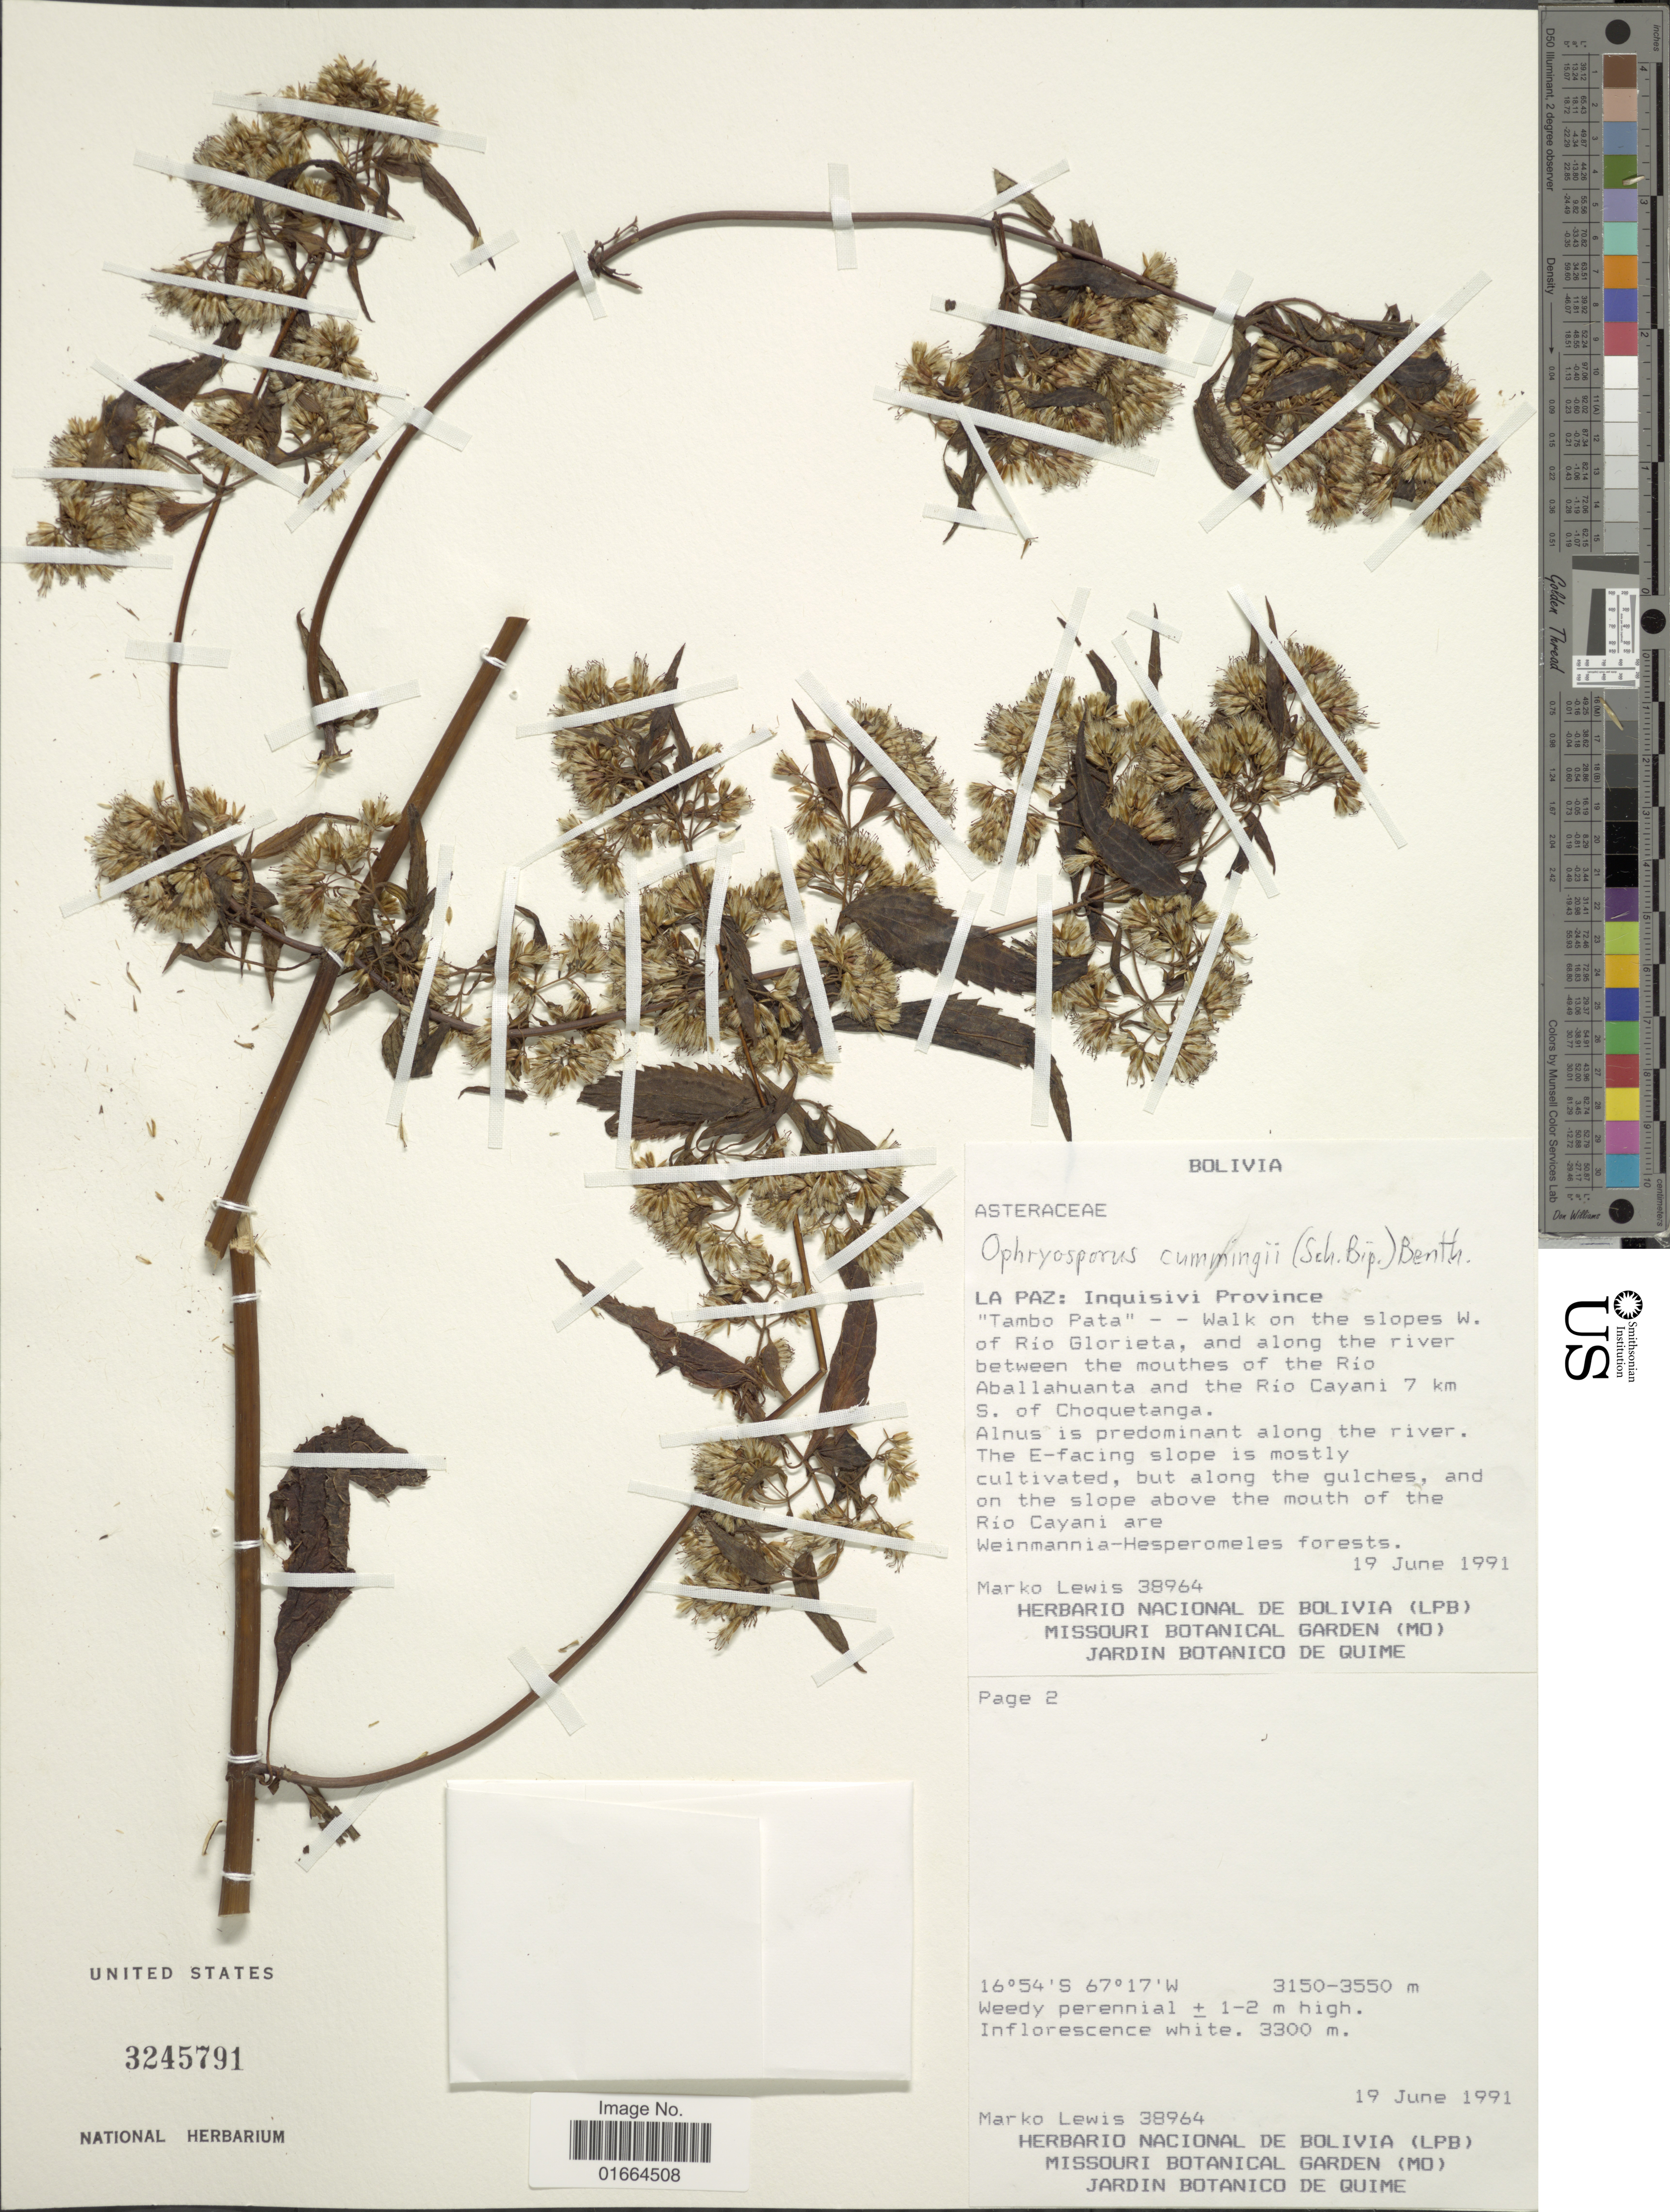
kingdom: Plantae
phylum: Tracheophyta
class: Magnoliopsida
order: Asterales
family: Asteraceae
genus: Ophryosporus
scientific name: Ophryosporus cumingii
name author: (Sch. Bip.) Benth.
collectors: M. A. Lewis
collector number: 38964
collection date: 1991-06-19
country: Bolivia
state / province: La Paz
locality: La Paz: Inquisivi Province, "Tambo Pata" , Walk on the slopes W. of Rio Glorieta, and along the river between the mounthes of the Rio Aballahuanta and the Rio Cayani 7 km S. of Choquetanga, Alnus is predominant along the river, The E-facing slope is mostly cultivated, but along the gulches, and on the slope above the mouth of the Rio Cayani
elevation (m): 3150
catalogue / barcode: US 3245791